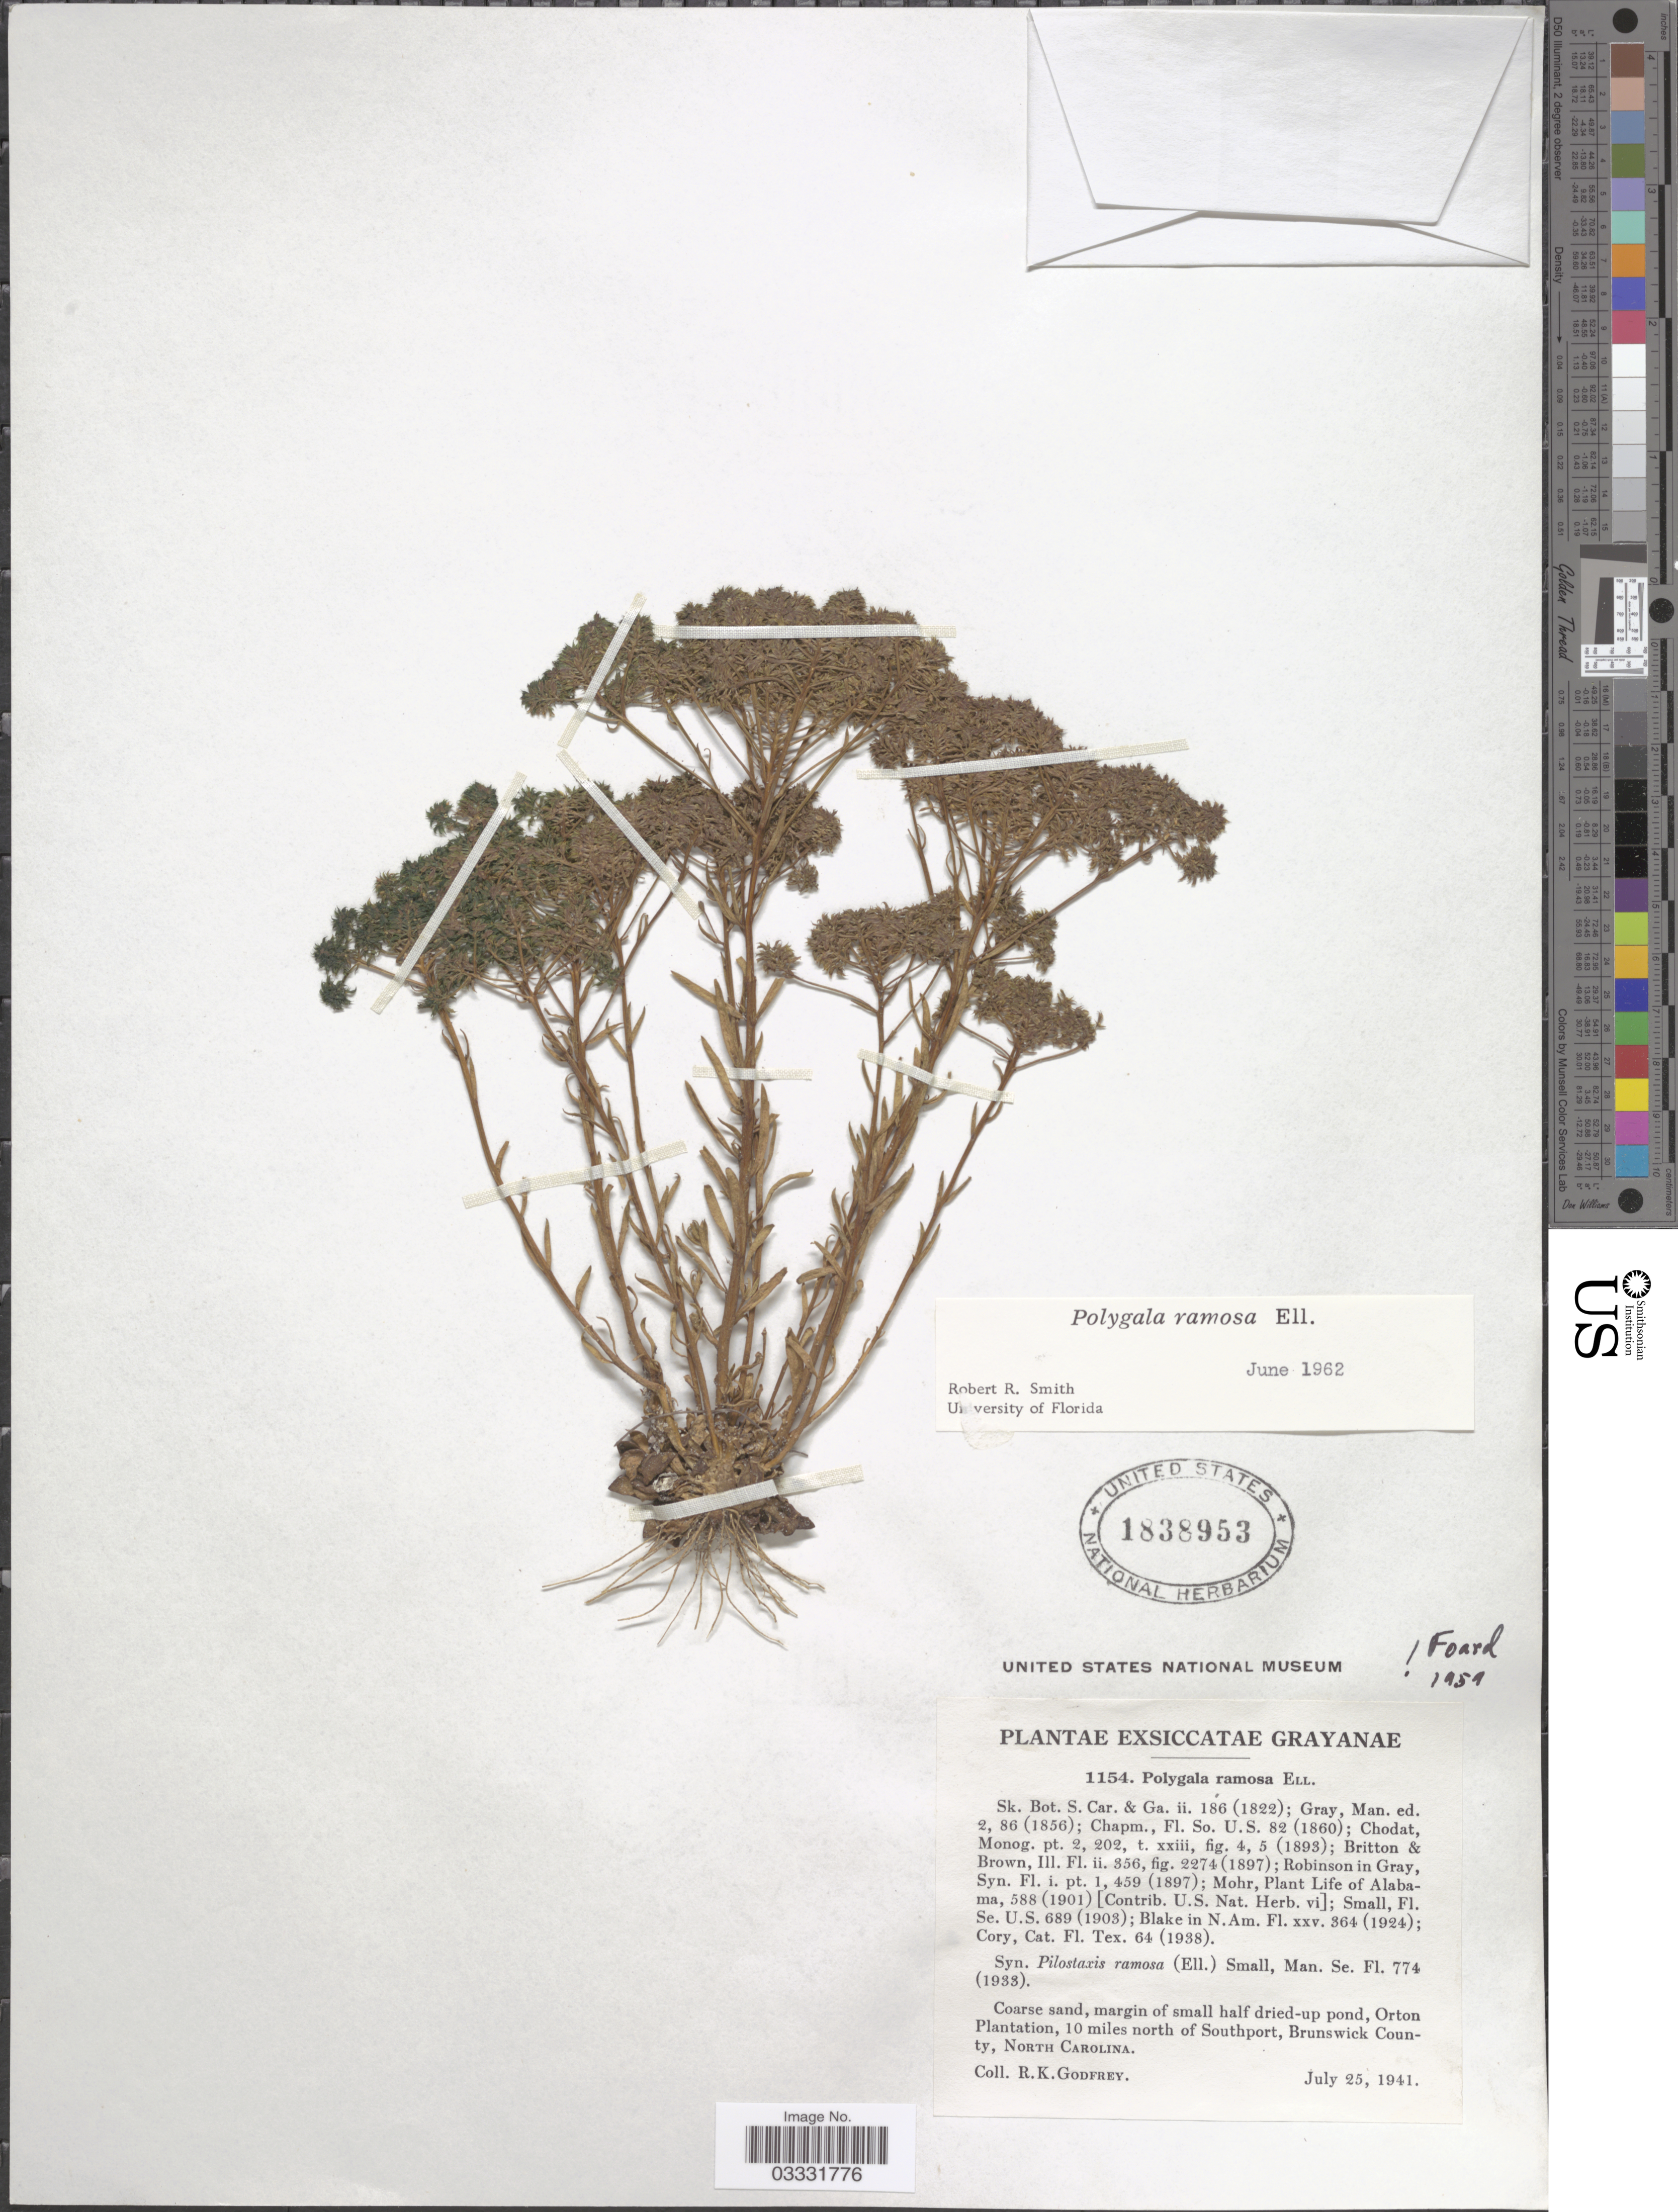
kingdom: Plantae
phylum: Tracheophyta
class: Magnoliopsida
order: Fabales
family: Polygalaceae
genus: Polygala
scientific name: Polygala ramosa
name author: Elliott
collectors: R. K. Godfrey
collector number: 1154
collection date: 1941-07-25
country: United States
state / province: North Carolina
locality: Orton Plantation, 10 miles north of Southport, Brunswick County.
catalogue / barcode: US 1838953